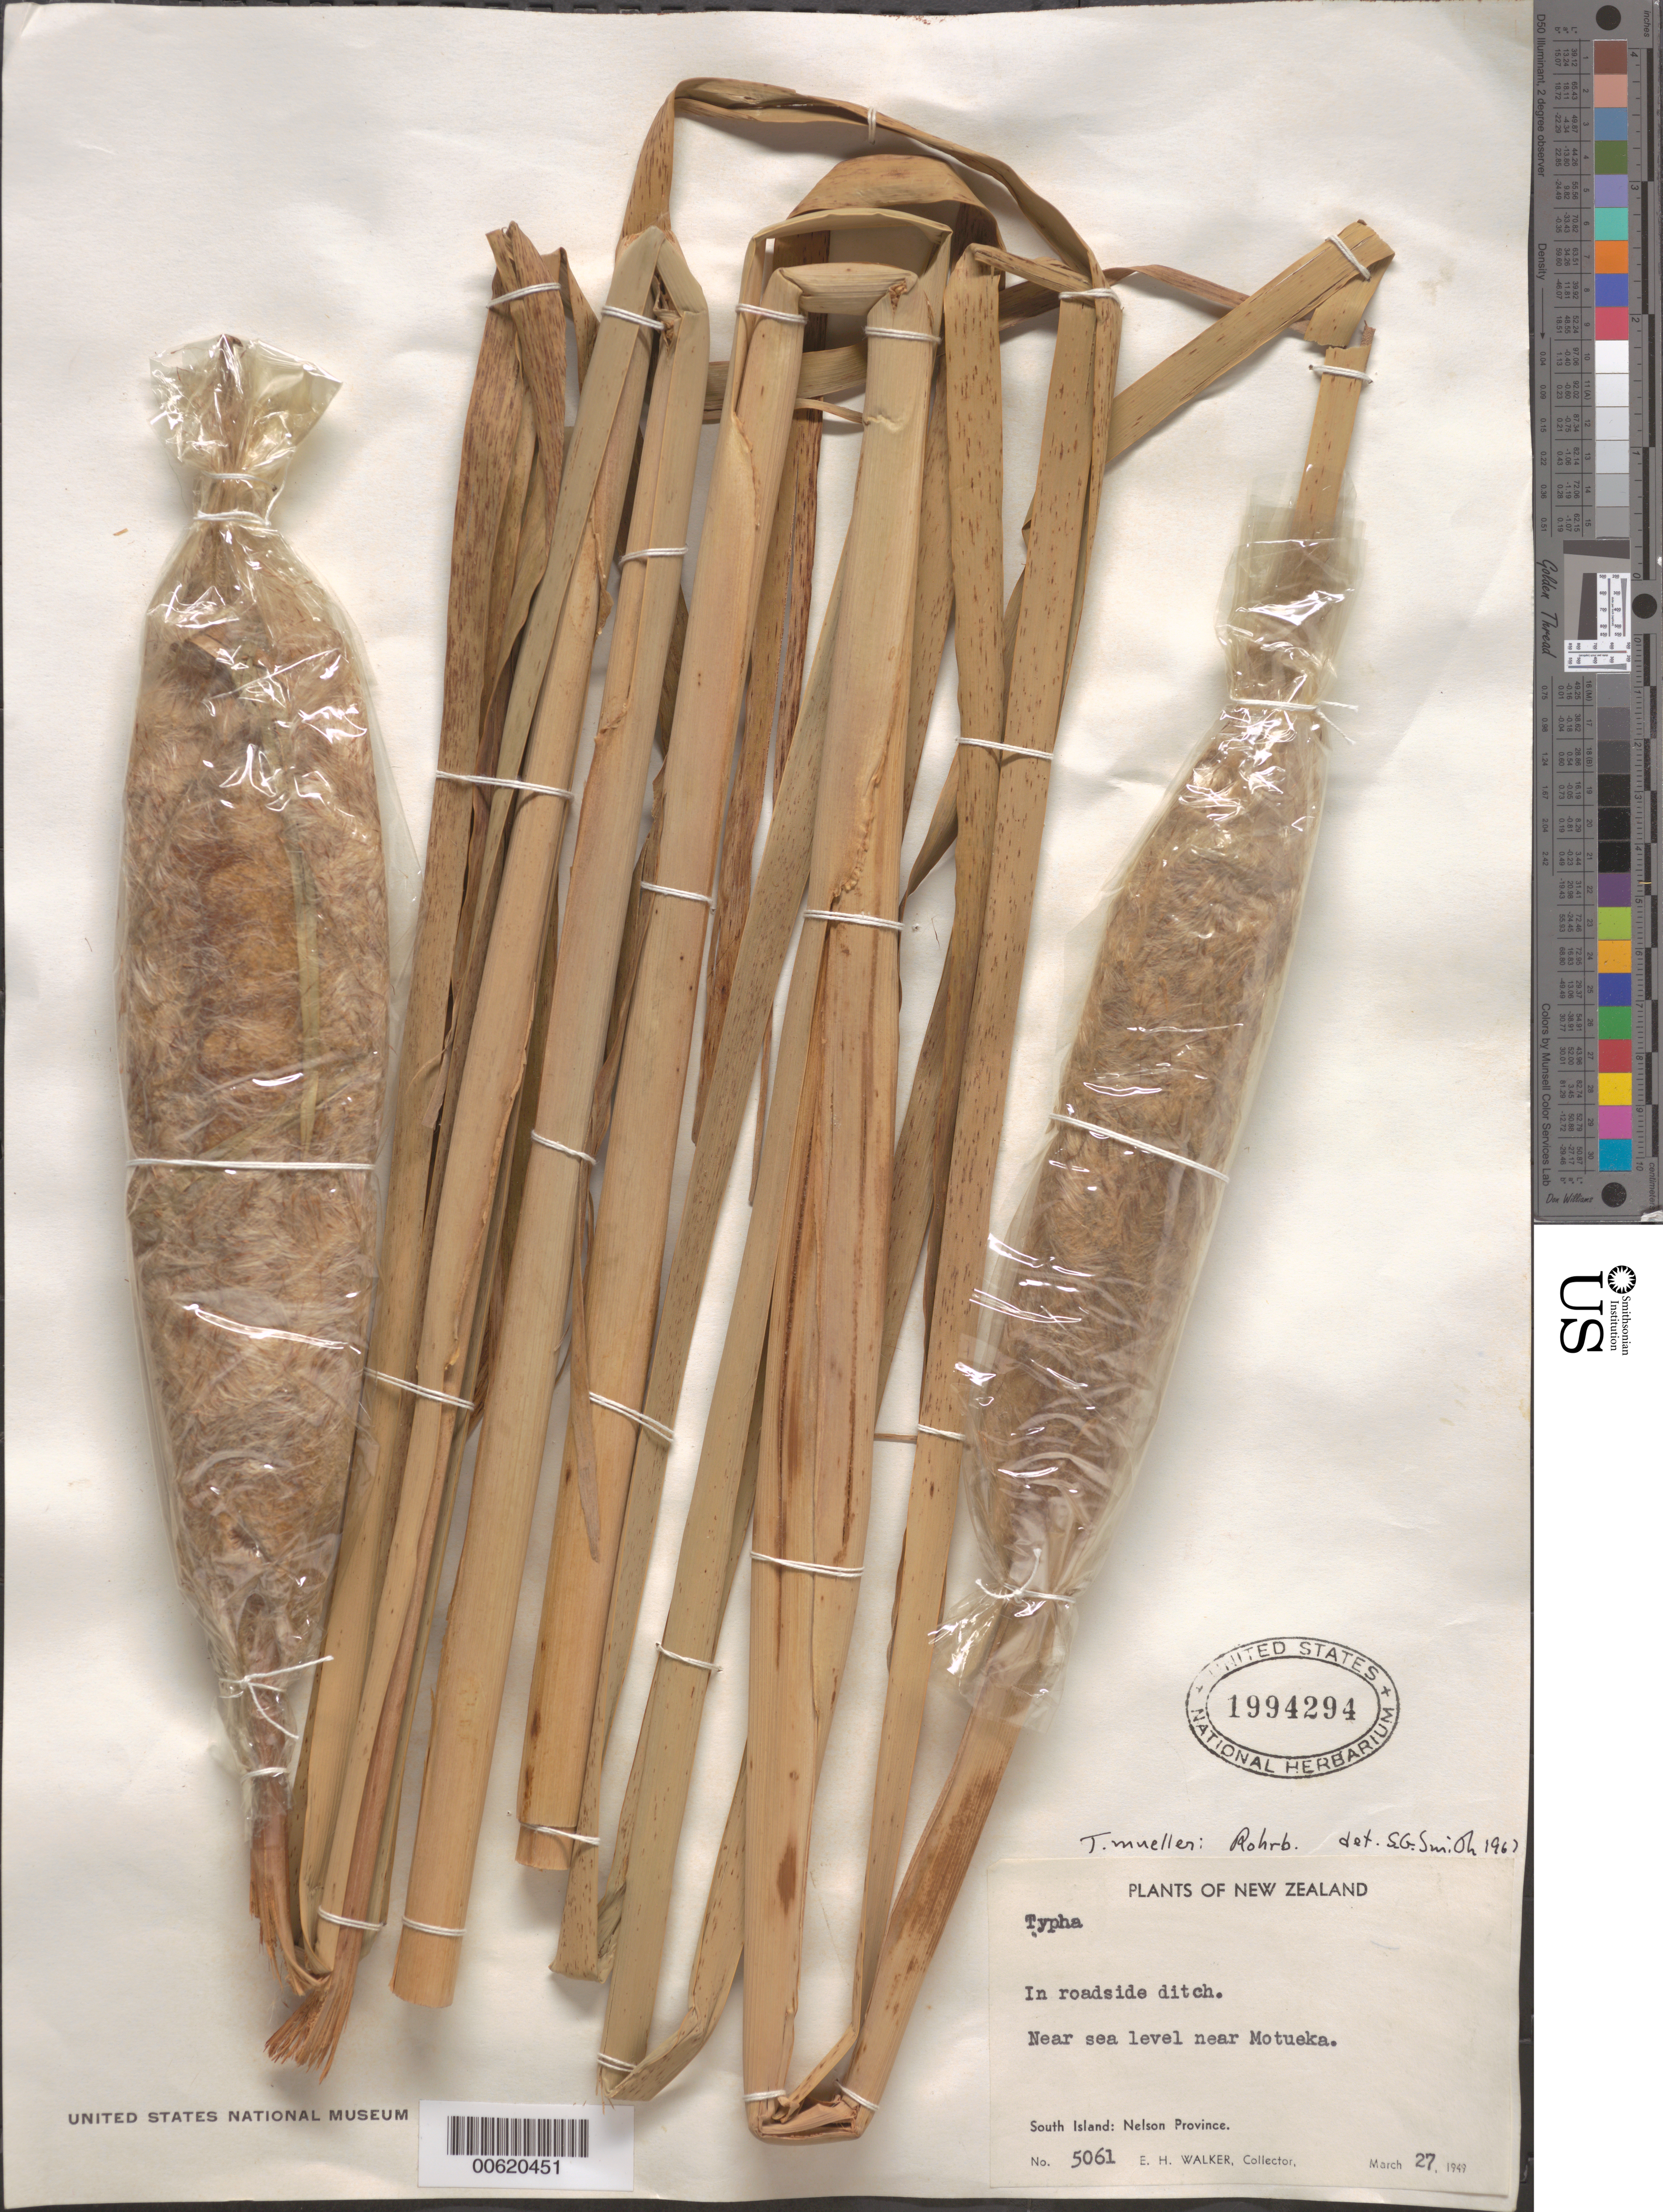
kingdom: Plantae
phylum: Tracheophyta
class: Liliopsida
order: Poales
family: Typhaceae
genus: Typha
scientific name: Typha muelleri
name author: Rohrb.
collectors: E. H. Walker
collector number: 5061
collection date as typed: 27 Mar 1949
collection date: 1949-03-27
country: New Zealand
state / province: Nelson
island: South Island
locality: Near Motueka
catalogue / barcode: US 1994294